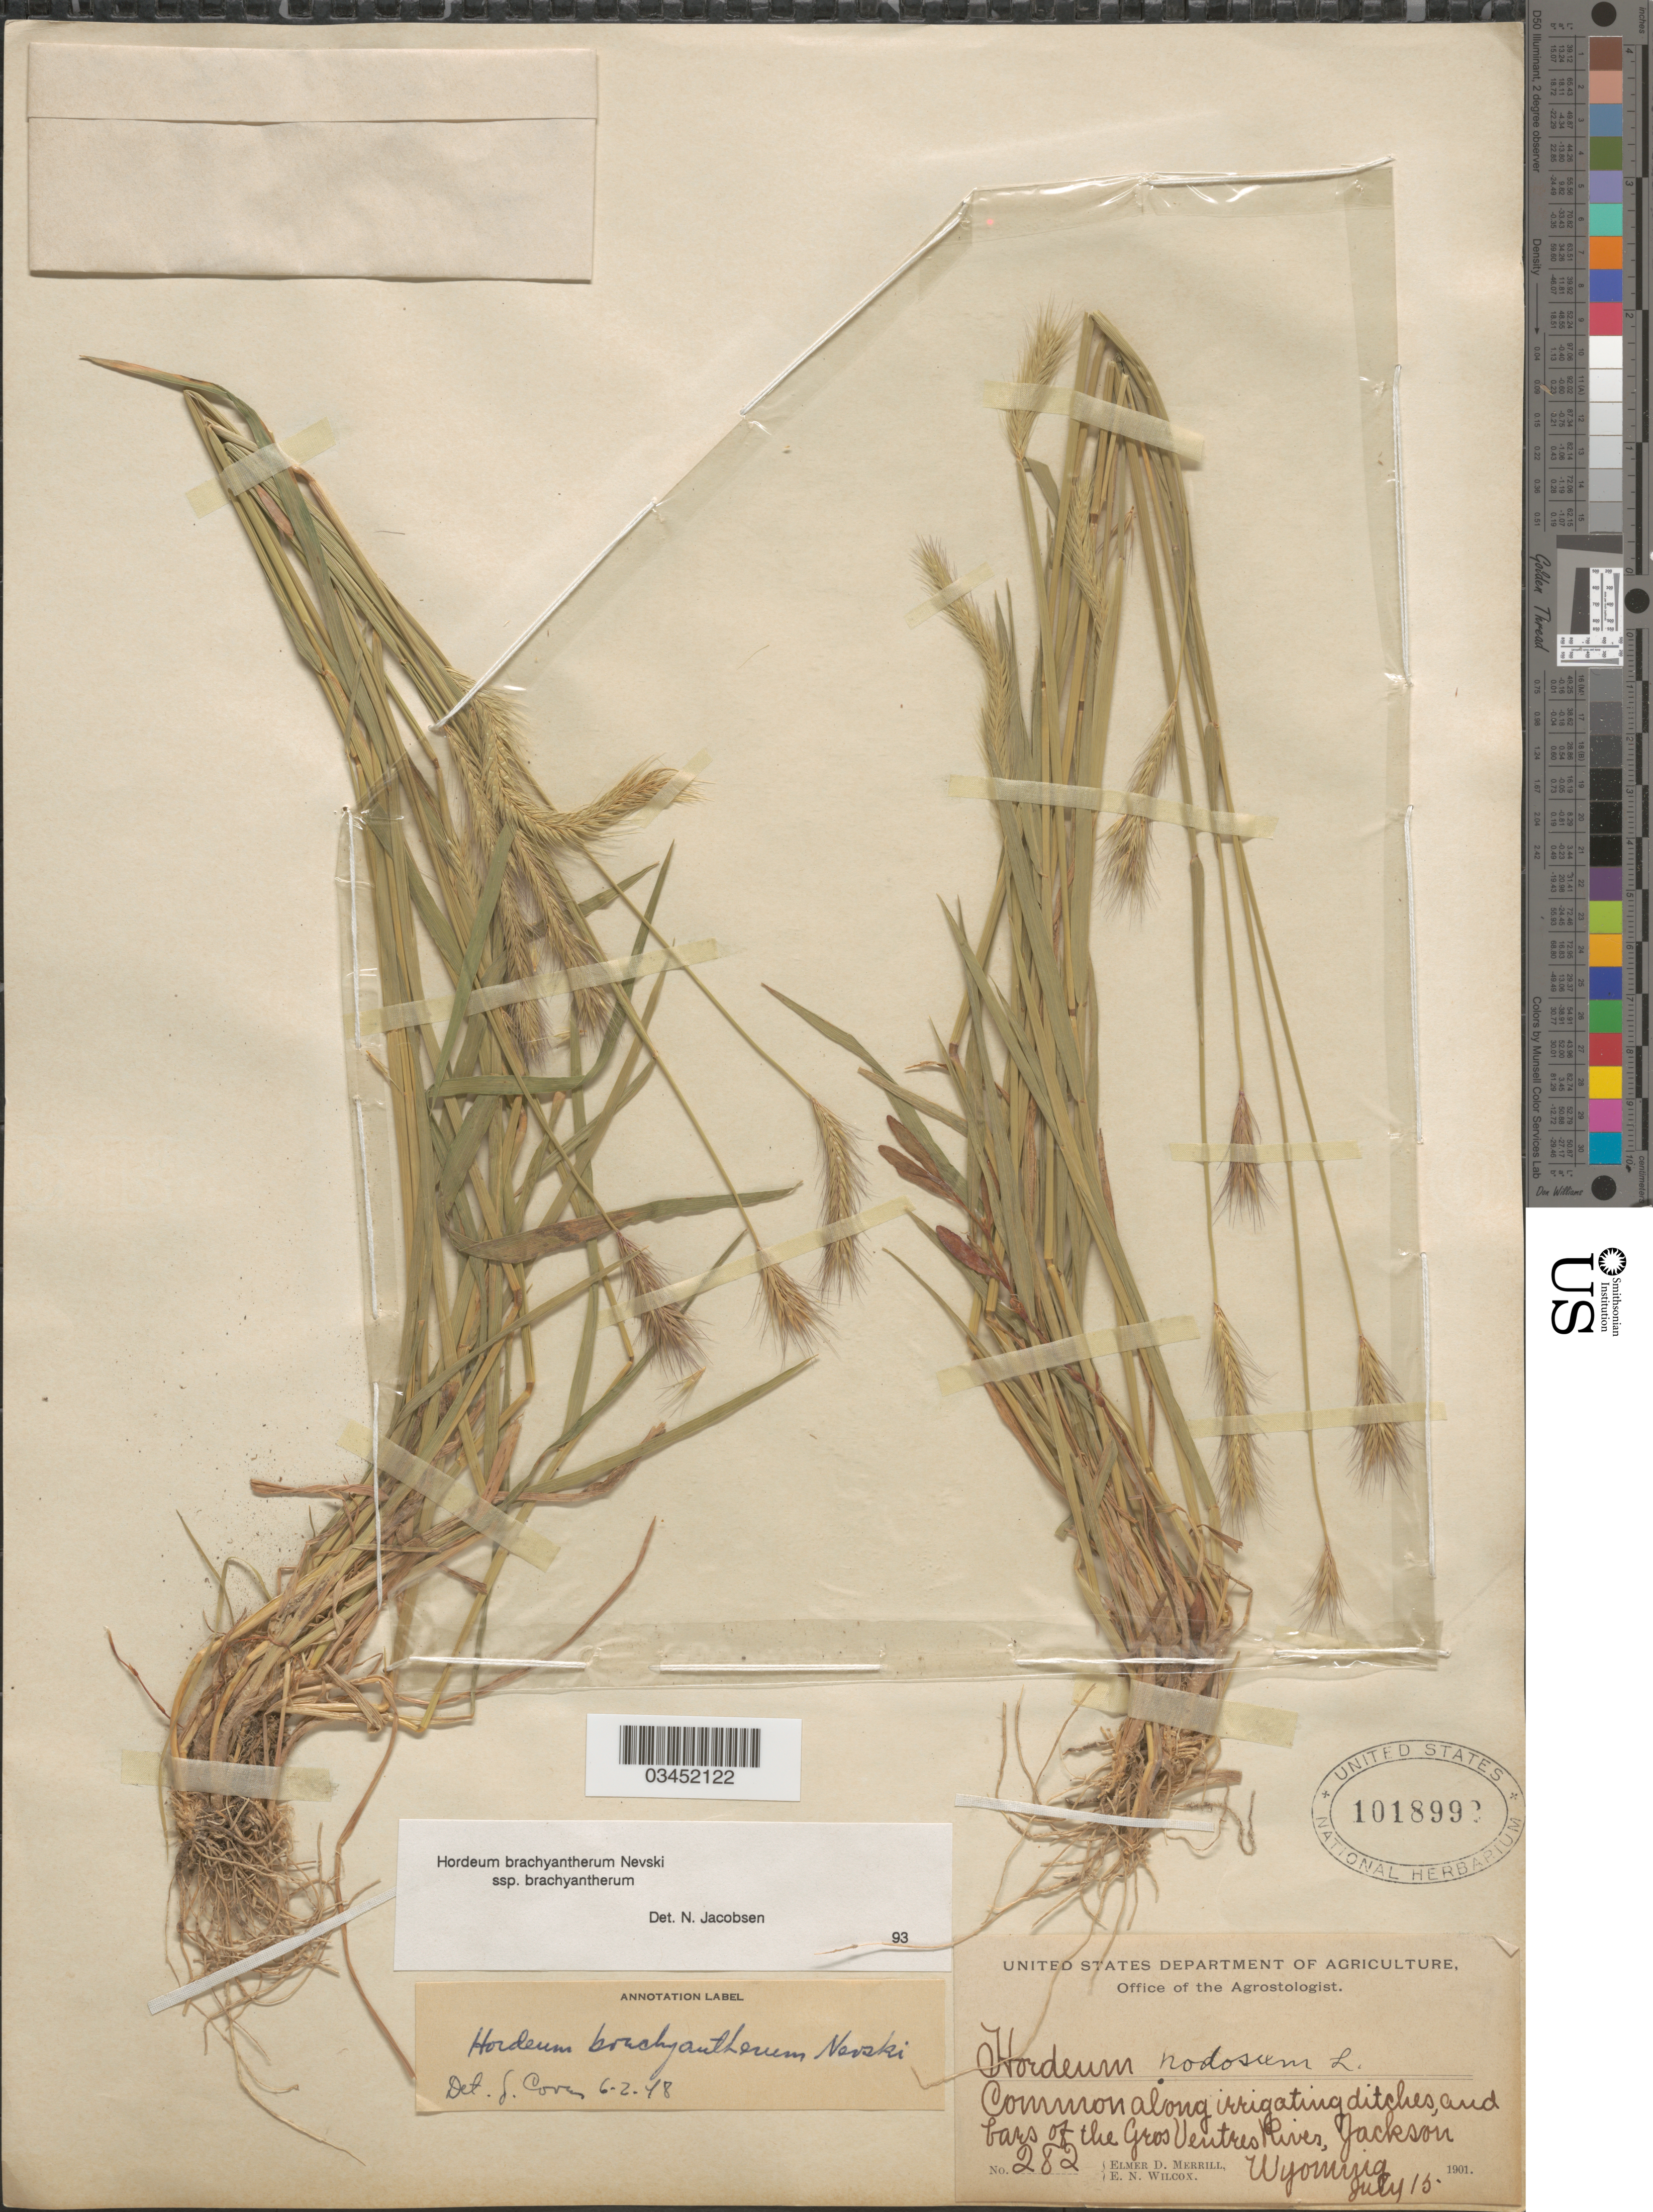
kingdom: Plantae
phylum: Tracheophyta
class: Liliopsida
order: Poales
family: Poaceae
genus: Hordeum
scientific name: Hordeum brachyantherum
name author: Nevski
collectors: E. D. Merrill & E. Wilcox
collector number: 282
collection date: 1901-07-15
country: United States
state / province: Wyoming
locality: Common along irrigating ditches, and bars of the Gros Ventres River, Jackson.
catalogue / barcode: US 1018992